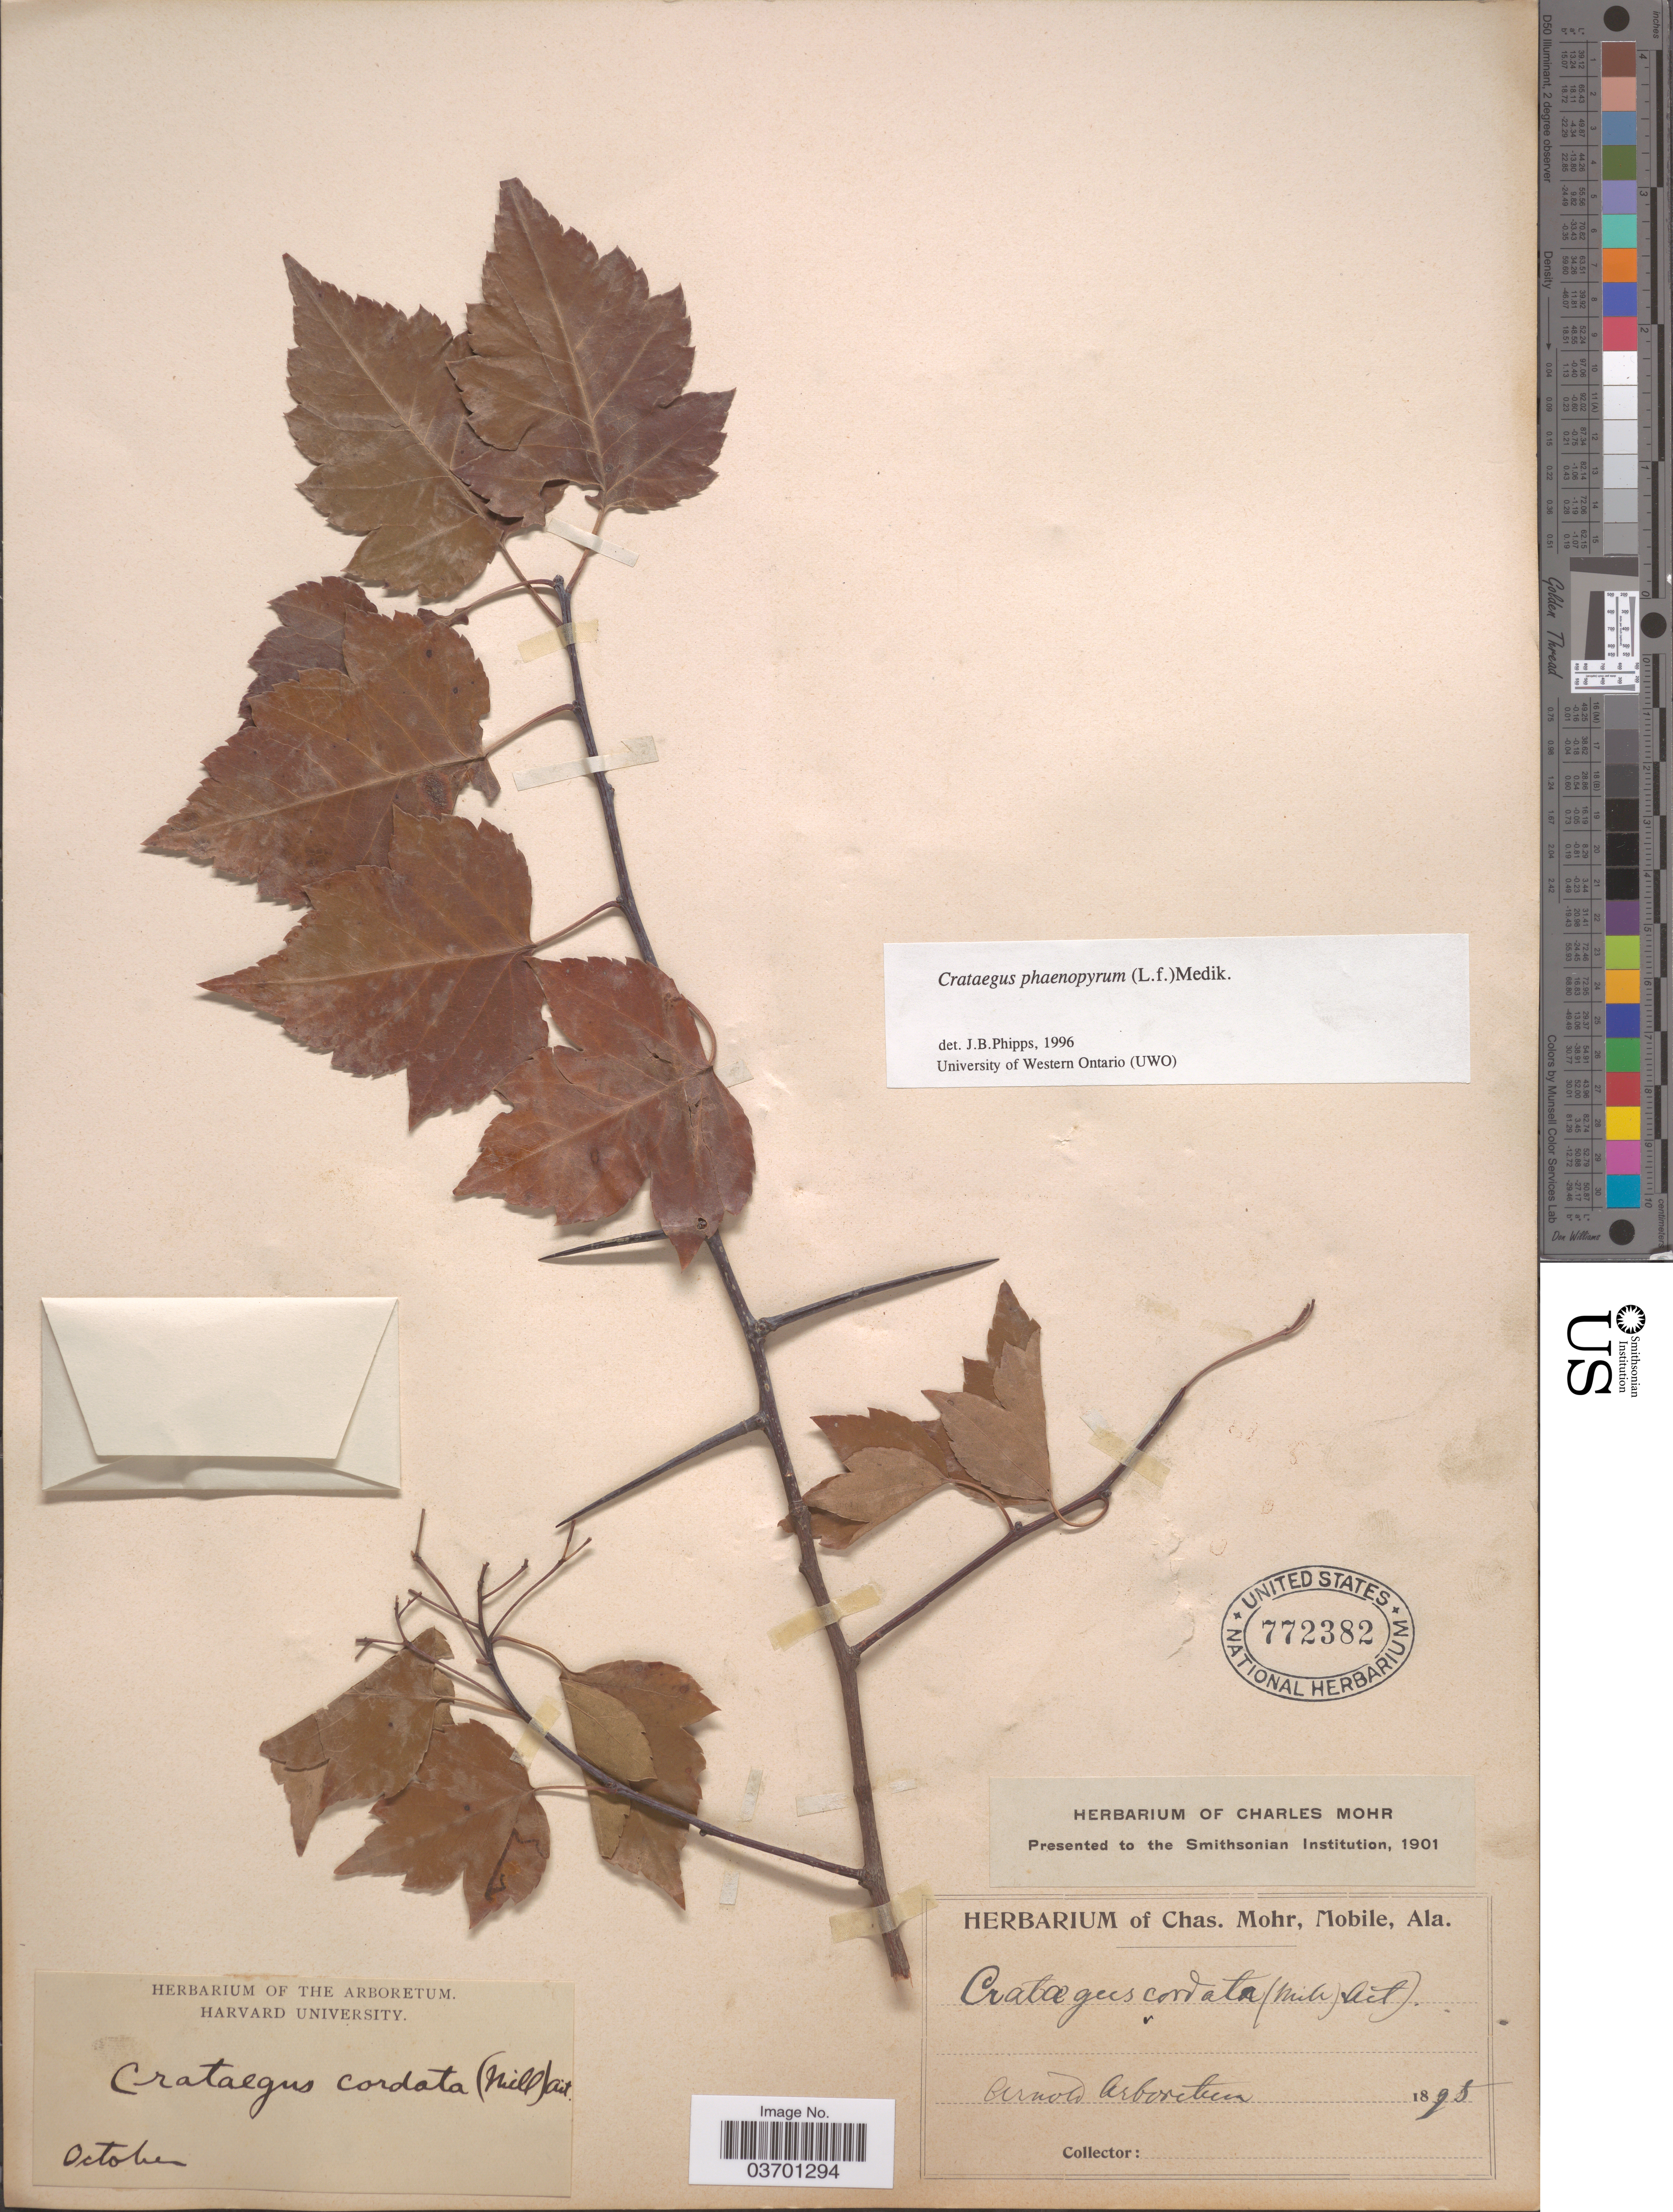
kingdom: Plantae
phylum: Tracheophyta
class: Magnoliopsida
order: Rosales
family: Rosaceae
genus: Crataegus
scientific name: Crataegus phaenopyrum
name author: (L. f.) Medik.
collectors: ex herb. Charles Mohr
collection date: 1895-10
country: United States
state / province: Alabama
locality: Arnold Arboretum.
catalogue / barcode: US 772382